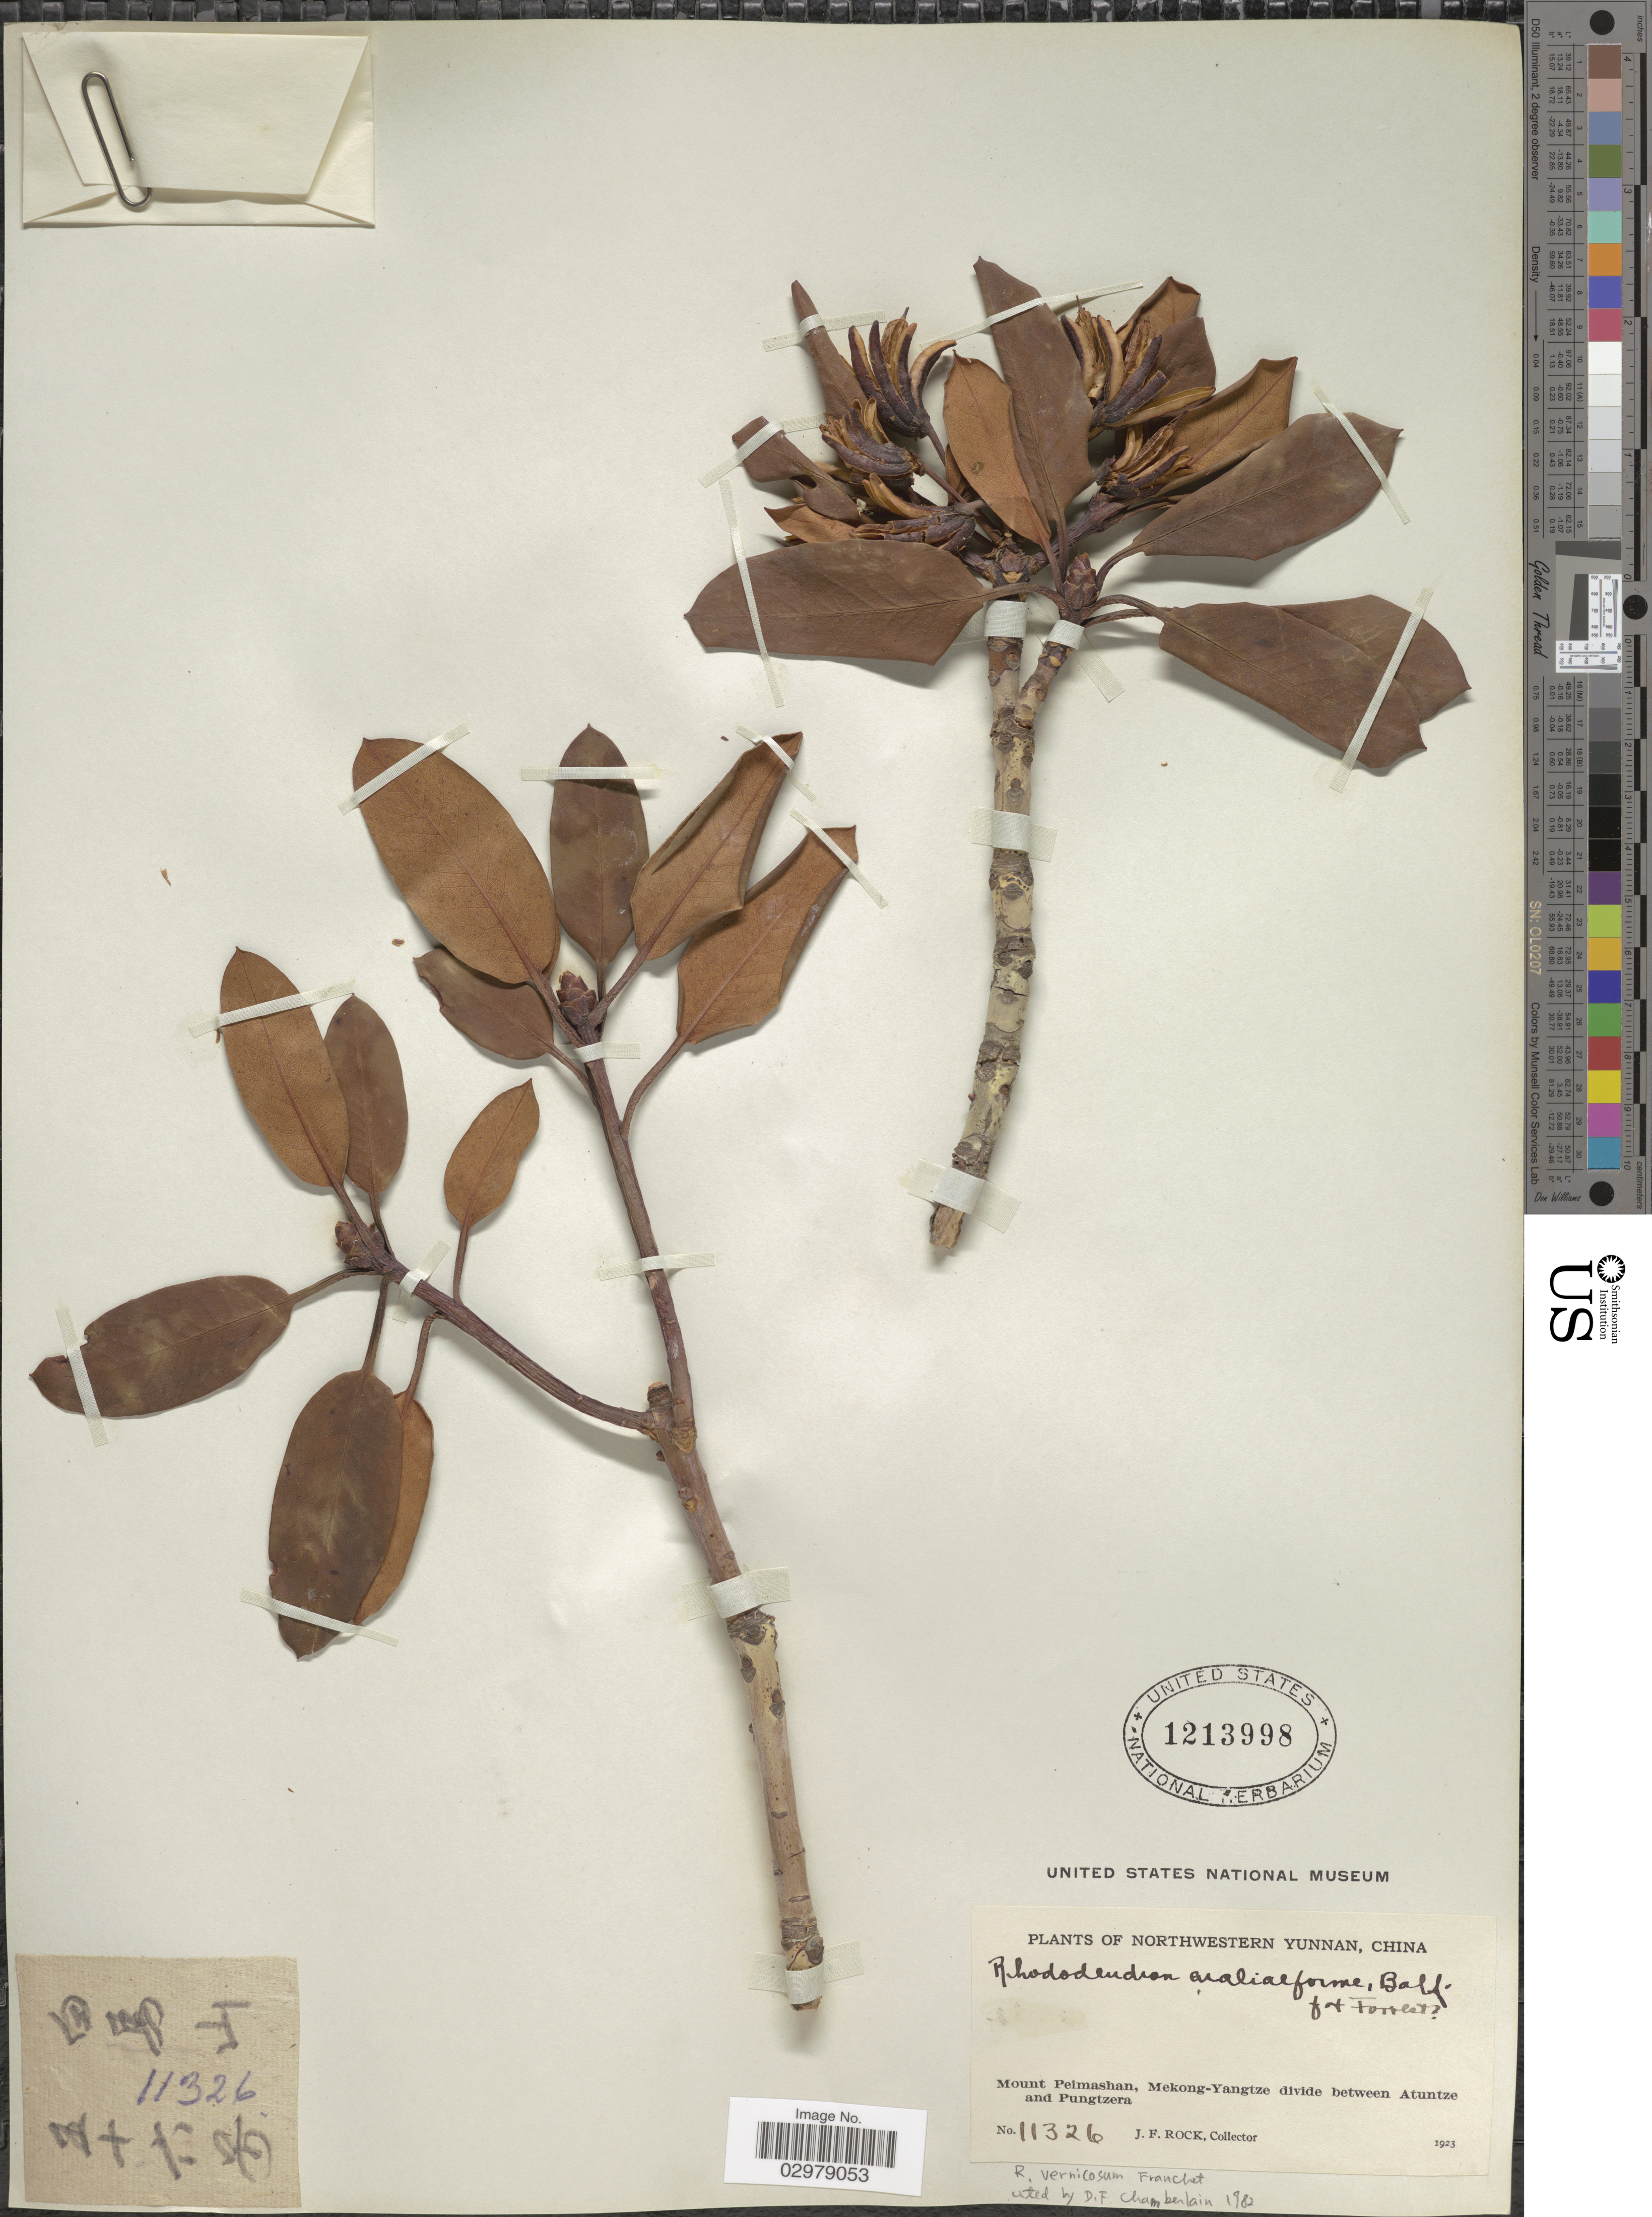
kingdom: Plantae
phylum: Tracheophyta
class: Magnoliopsida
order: Ericales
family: Ericaceae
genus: Rhododendron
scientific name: Rhododendron vernicosum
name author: Franch.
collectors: J. Rock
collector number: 11326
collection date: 1923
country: China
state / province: Yunnan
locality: Northwestern Yunnan. Mount Peimashan, Mekong-Yangtze divide between Atuntze and Pungtzera.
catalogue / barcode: US 1213998